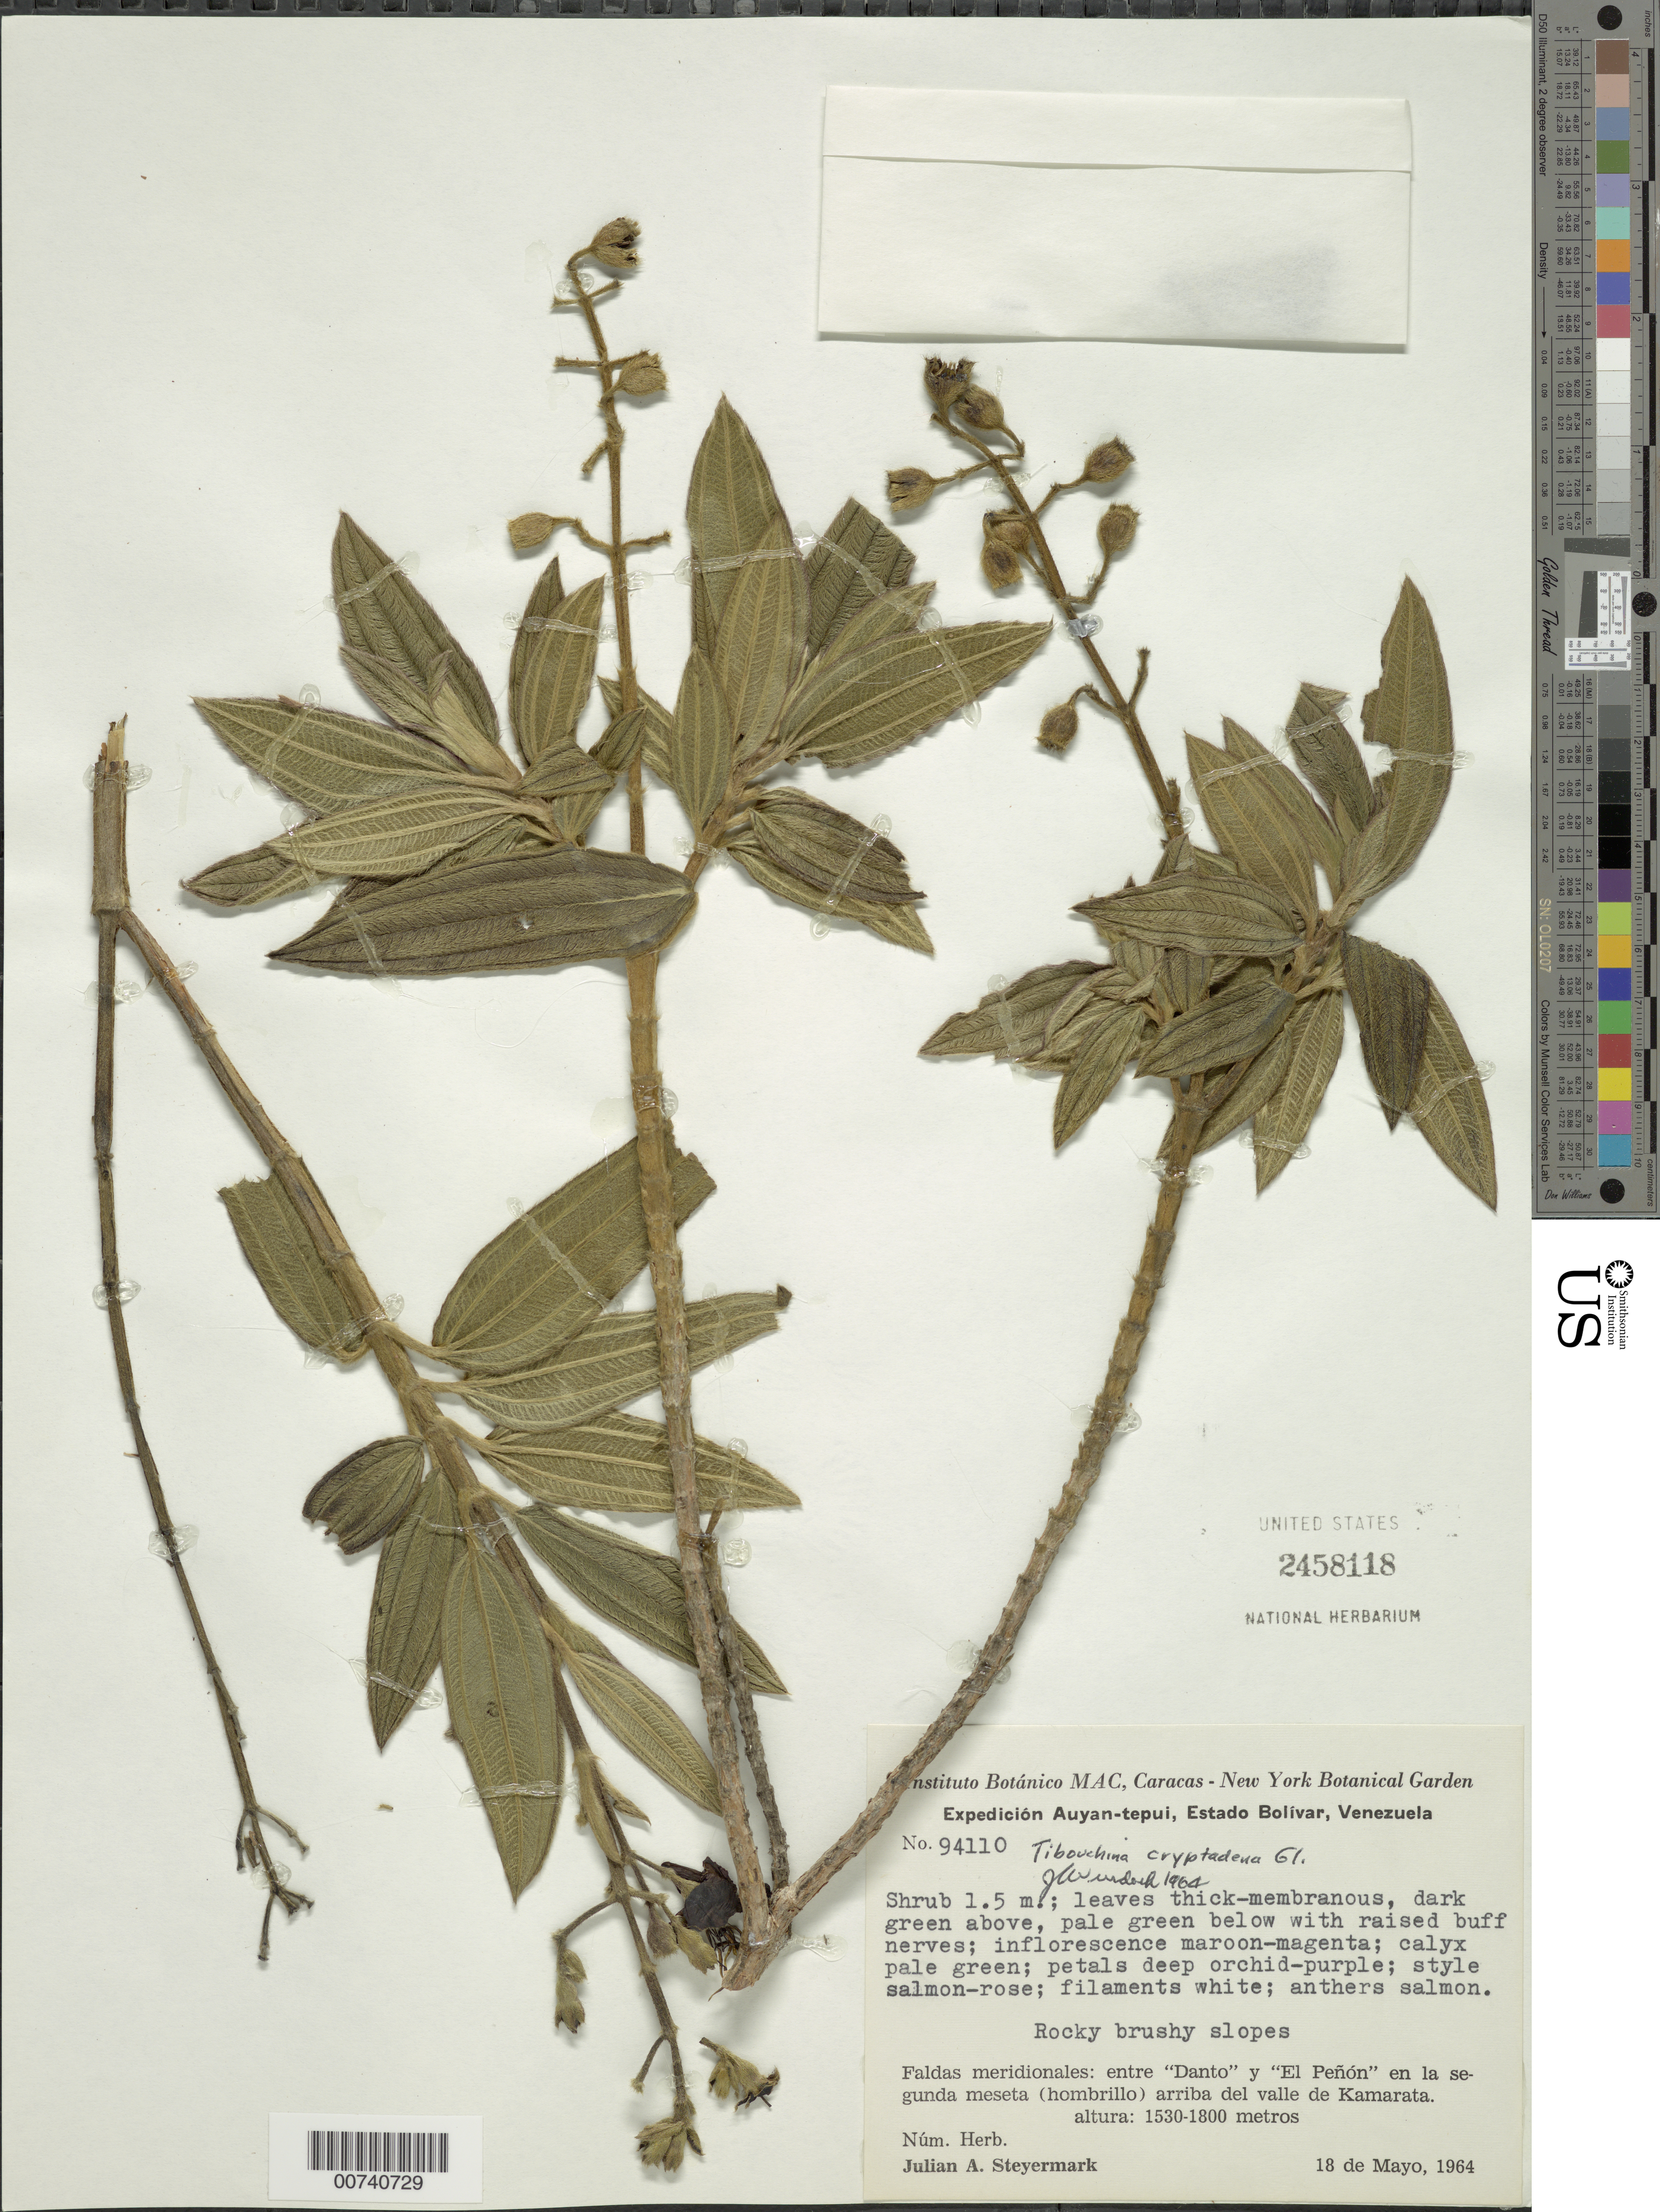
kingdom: Plantae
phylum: Tracheophyta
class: Magnoliopsida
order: Myrtales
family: Melastomataceae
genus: Pleroma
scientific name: Pleroma cryptadenum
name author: (Gleason) P.J.F. Guim. & Michelang.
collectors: J. Steyermark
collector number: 94110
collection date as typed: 18-May-64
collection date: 1964-05-18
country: Venezuela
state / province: Bolívar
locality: Auyan-tepuí, between Danto & El Peñón, Kamarata valley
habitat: Rocky brushy slopes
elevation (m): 1530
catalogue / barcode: US 2458118